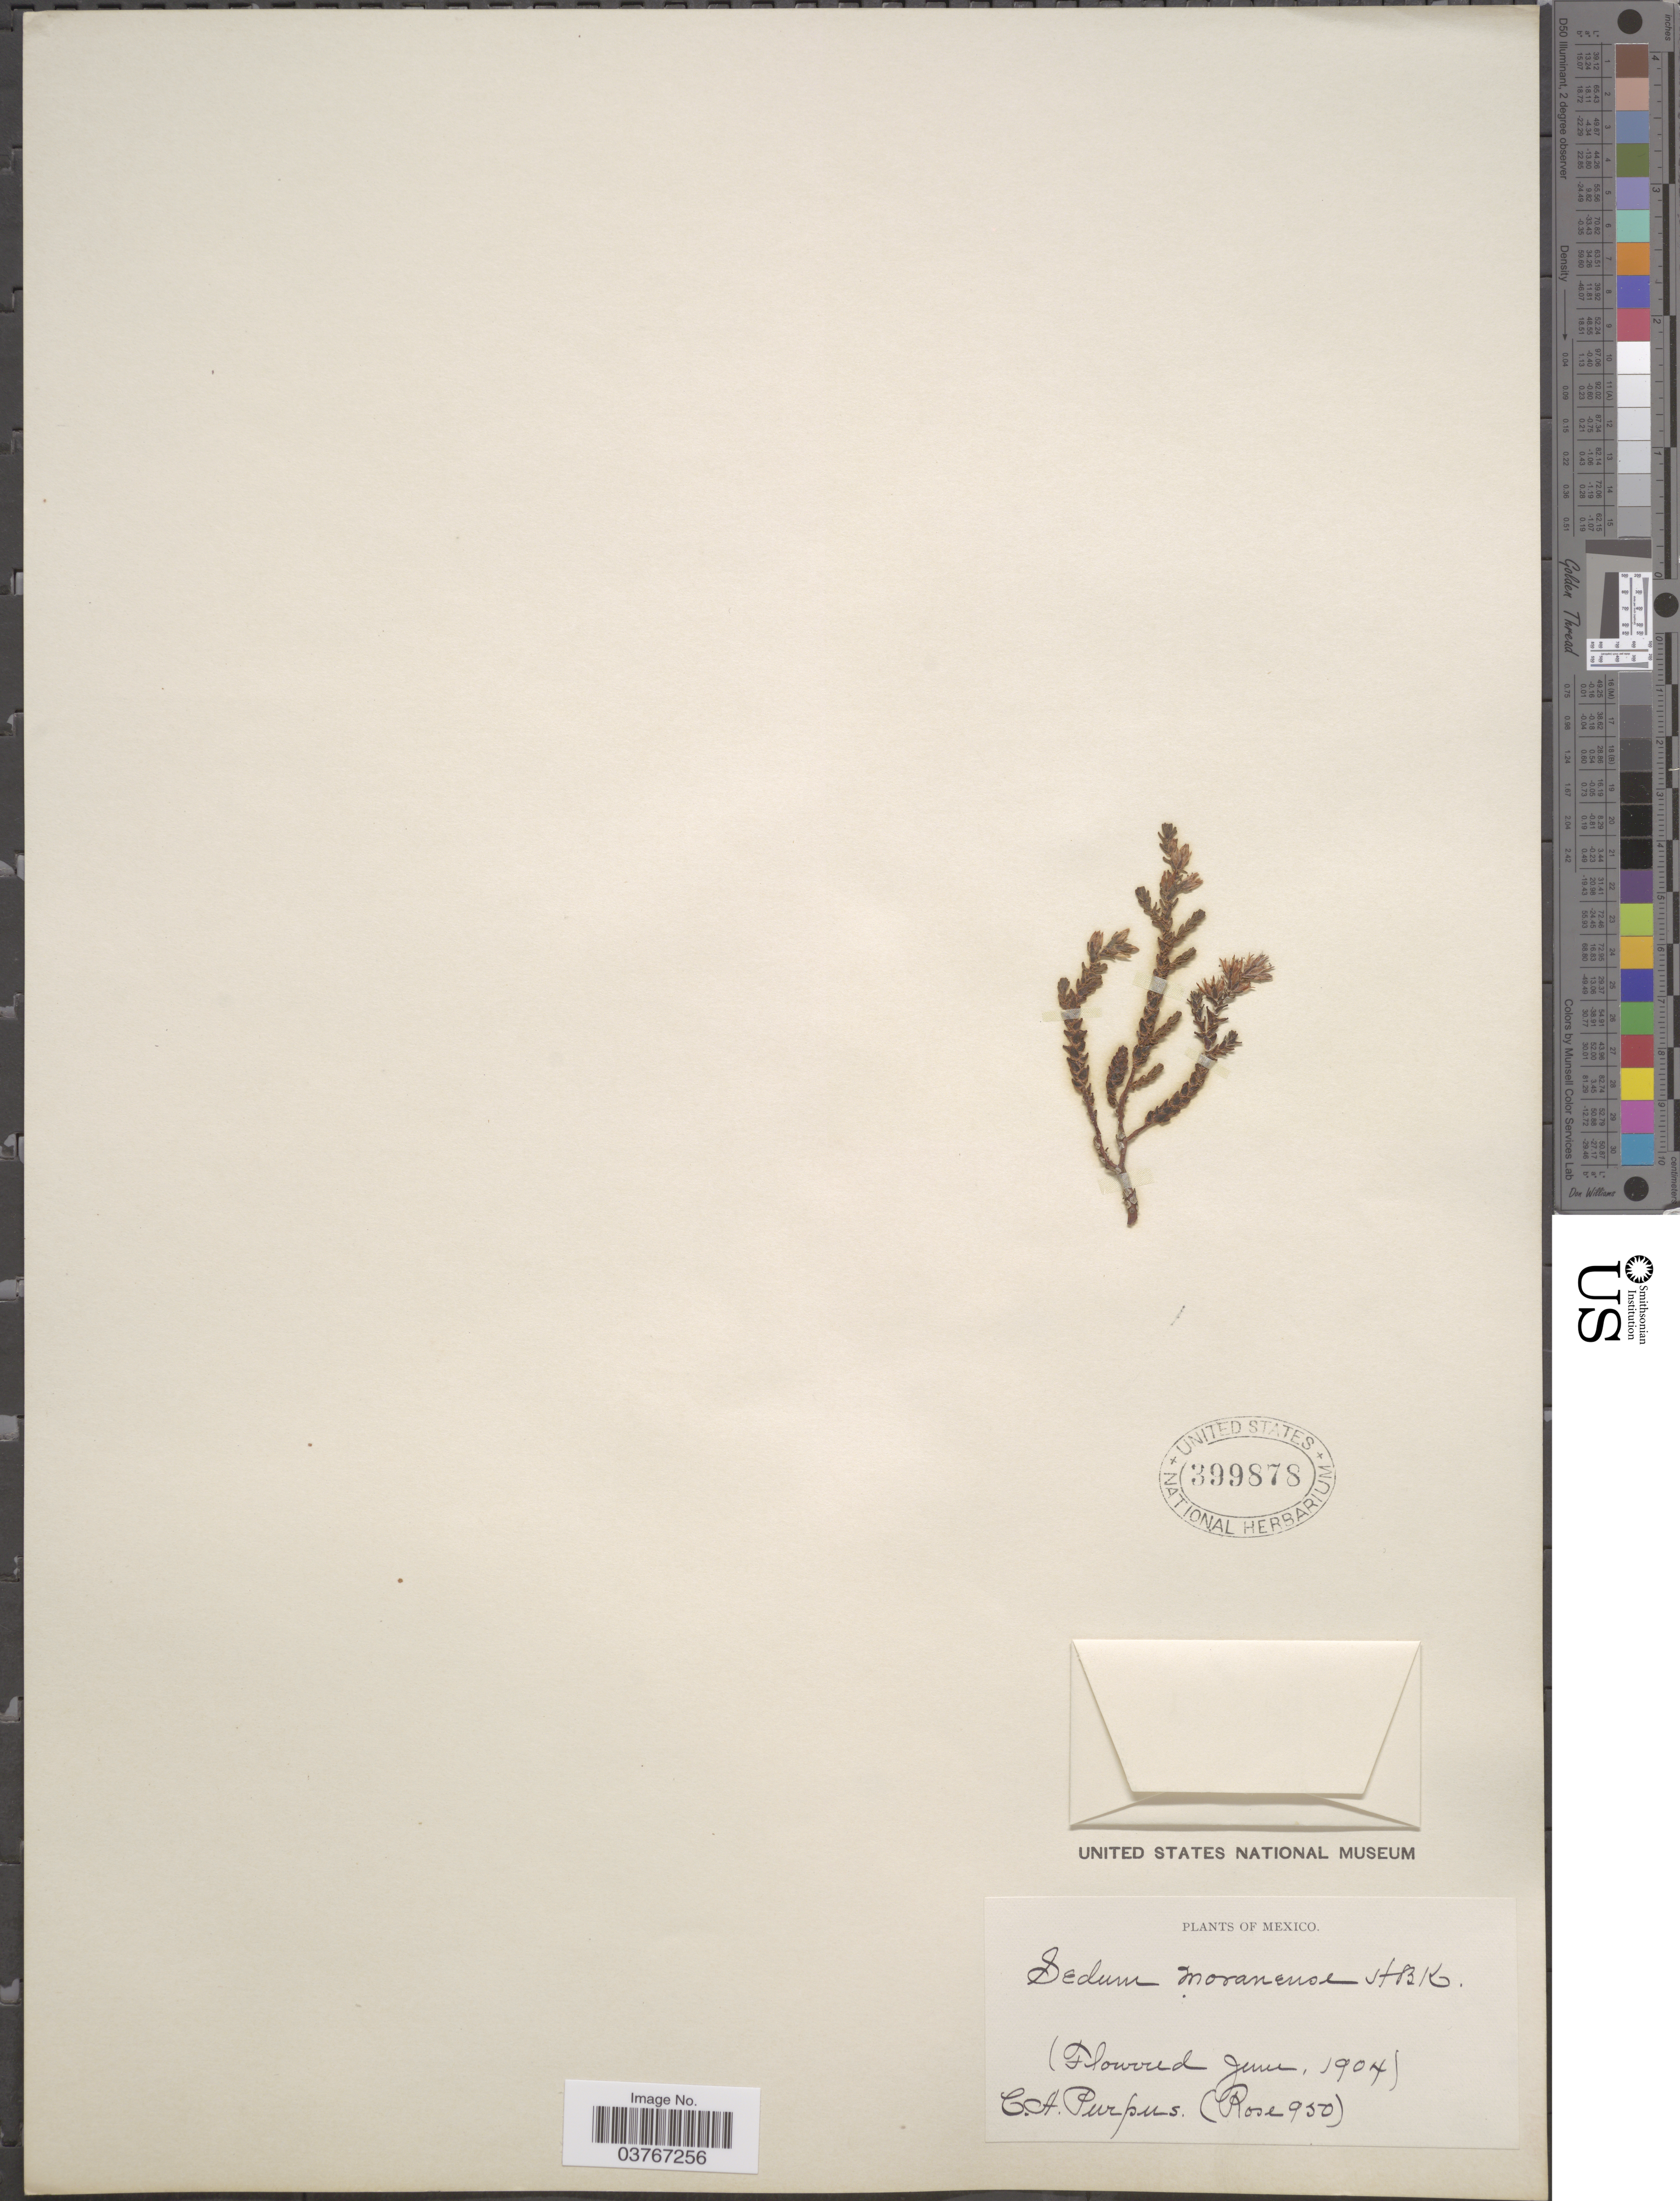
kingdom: Plantae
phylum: Tracheophyta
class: Magnoliopsida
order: Saxifragales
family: Crassulaceae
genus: Sedum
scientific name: Sedum moranense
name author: Kunth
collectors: C. A. Purpus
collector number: Rose950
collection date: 1904-06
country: Mexico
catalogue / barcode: US 399878